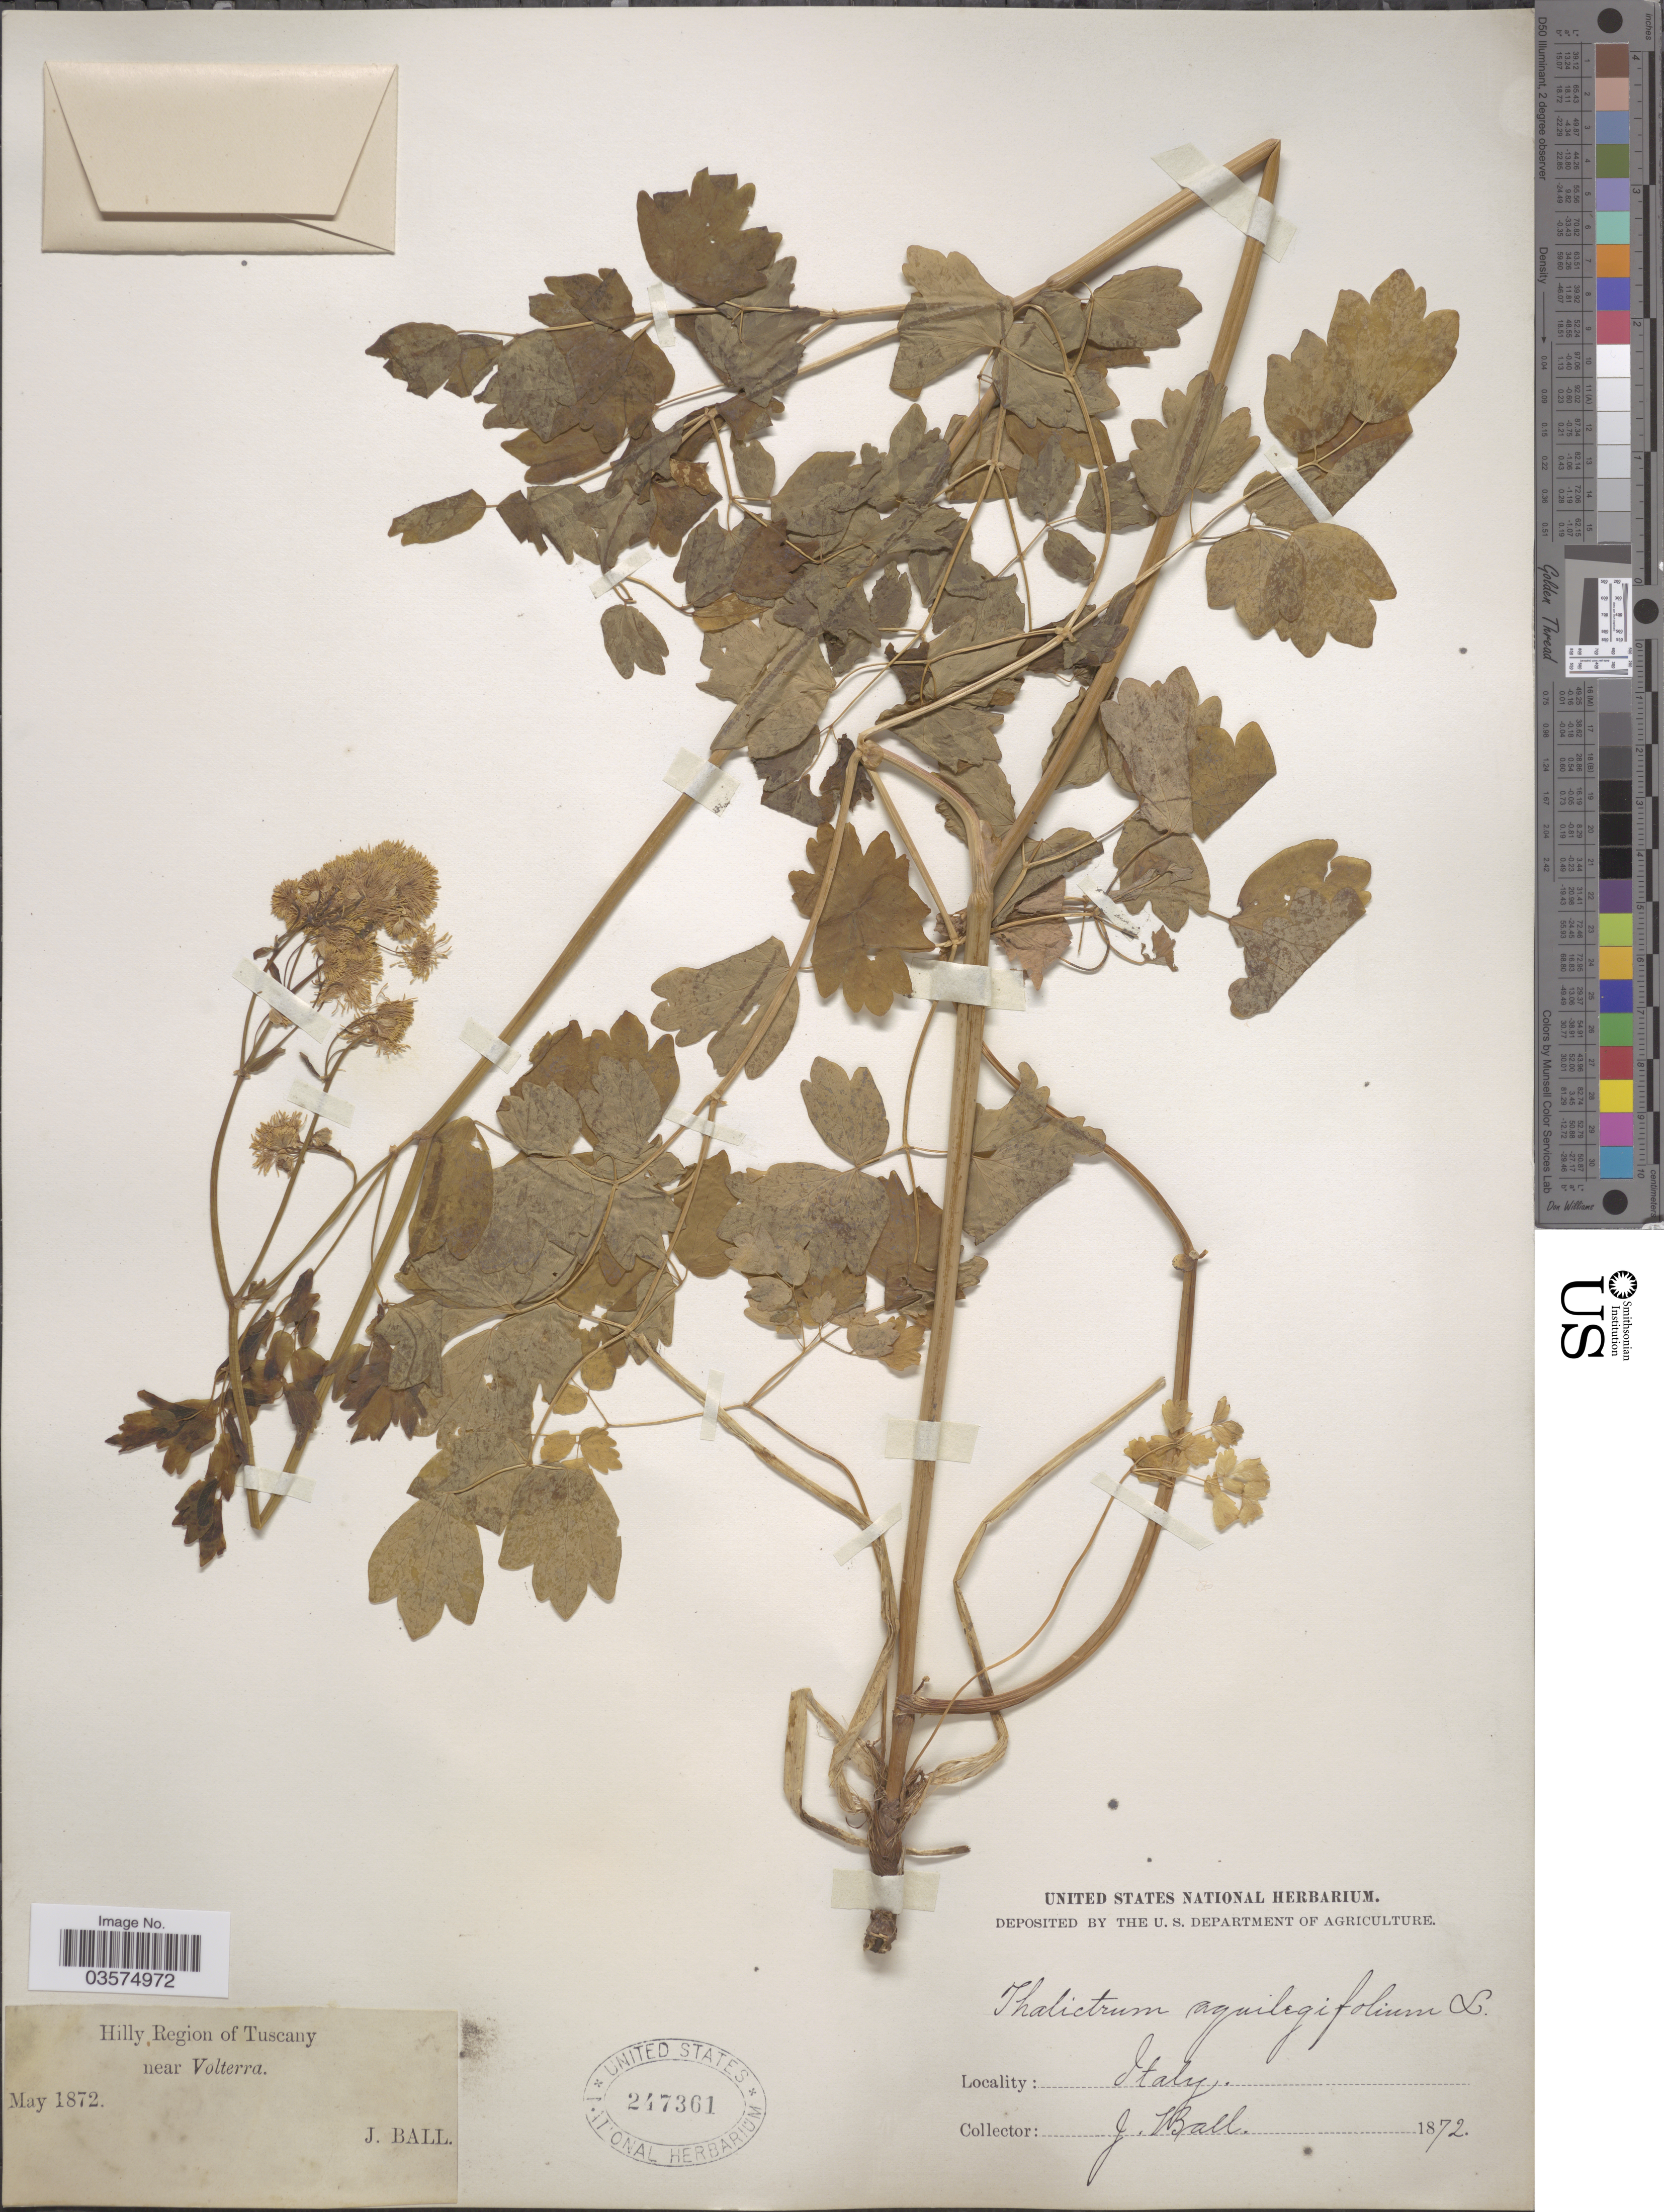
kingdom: Plantae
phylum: Tracheophyta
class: Magnoliopsida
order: Ranunculales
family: Ranunculaceae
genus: Thalictrum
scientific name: Thalictrum aquilegifolium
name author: L.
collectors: J. Ball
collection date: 1872-05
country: Italy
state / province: Tuscany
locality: Hilly Region of Tuscany near Volterra.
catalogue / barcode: US 247361